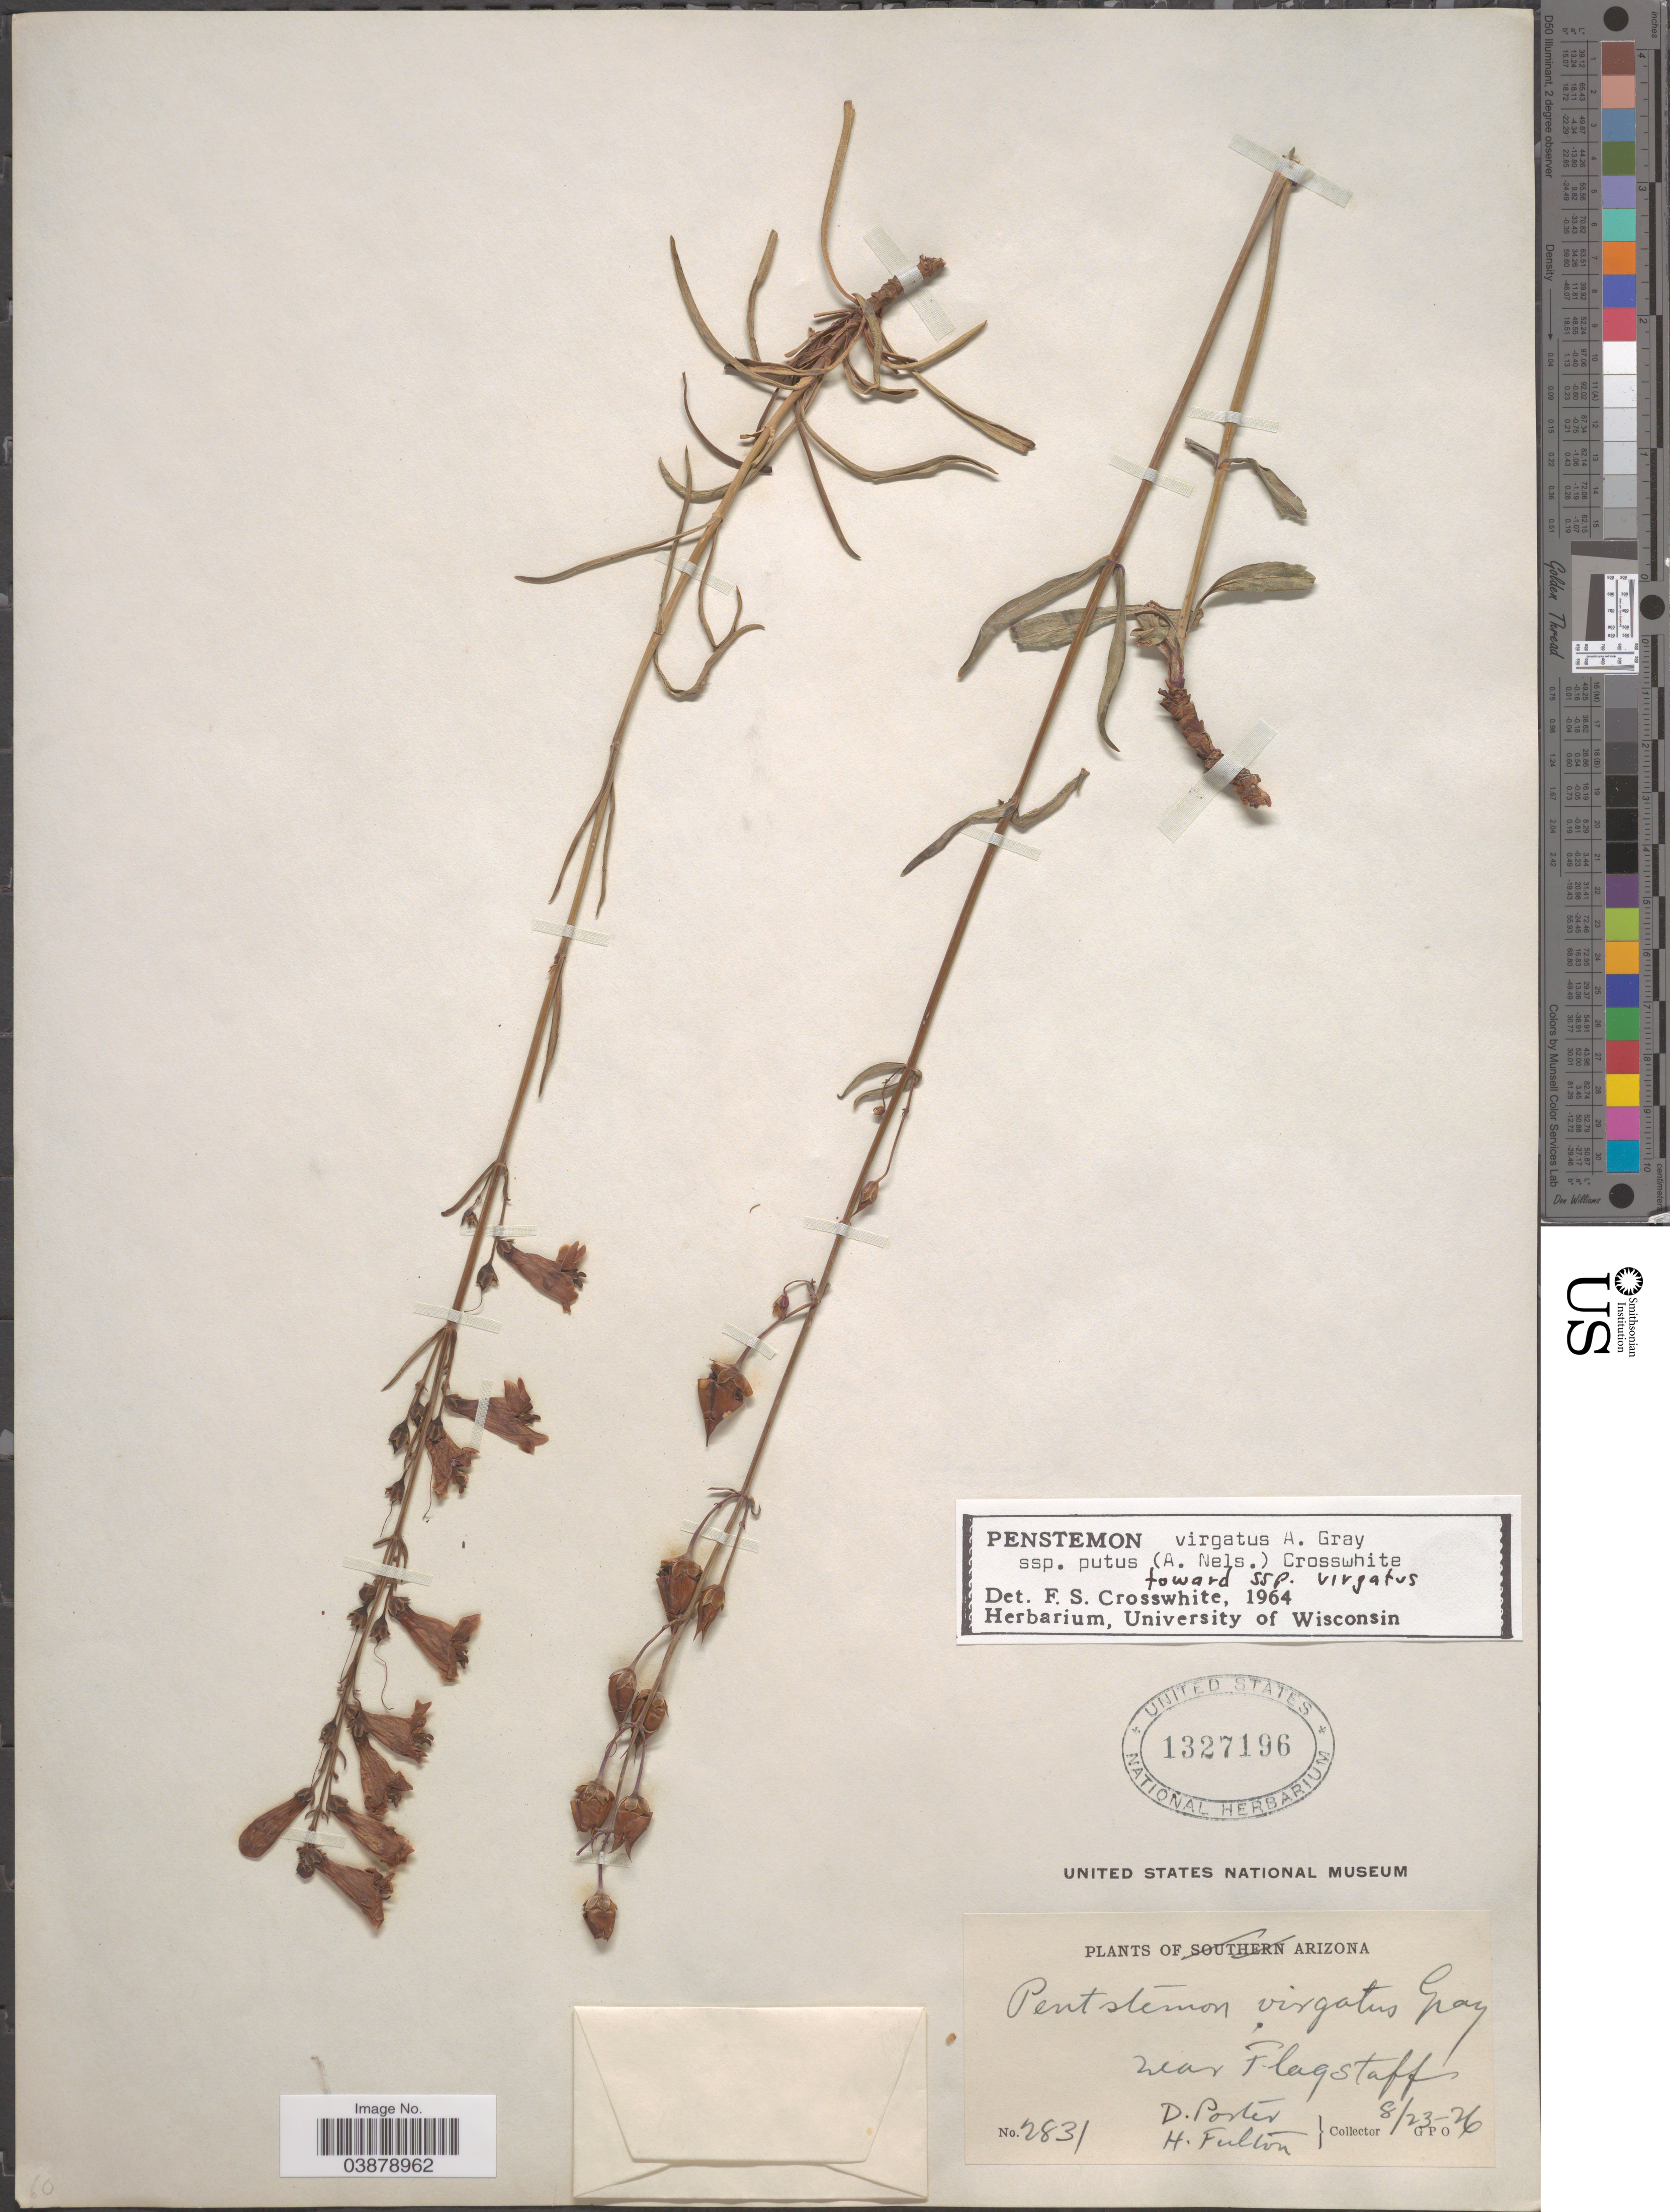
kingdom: Plantae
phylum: Tracheophyta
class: Magnoliopsida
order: Lamiales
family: Plantaginaceae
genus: Penstemon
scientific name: Penstemon virgatus subsp. putus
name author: (A. Nelson) Crosswh.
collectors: D. Porter & H. Fulton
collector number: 2831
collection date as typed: Transcribed d/m/y: 23/8/26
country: United States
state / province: Arizona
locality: Near Flagstaff.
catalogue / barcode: US 1327196